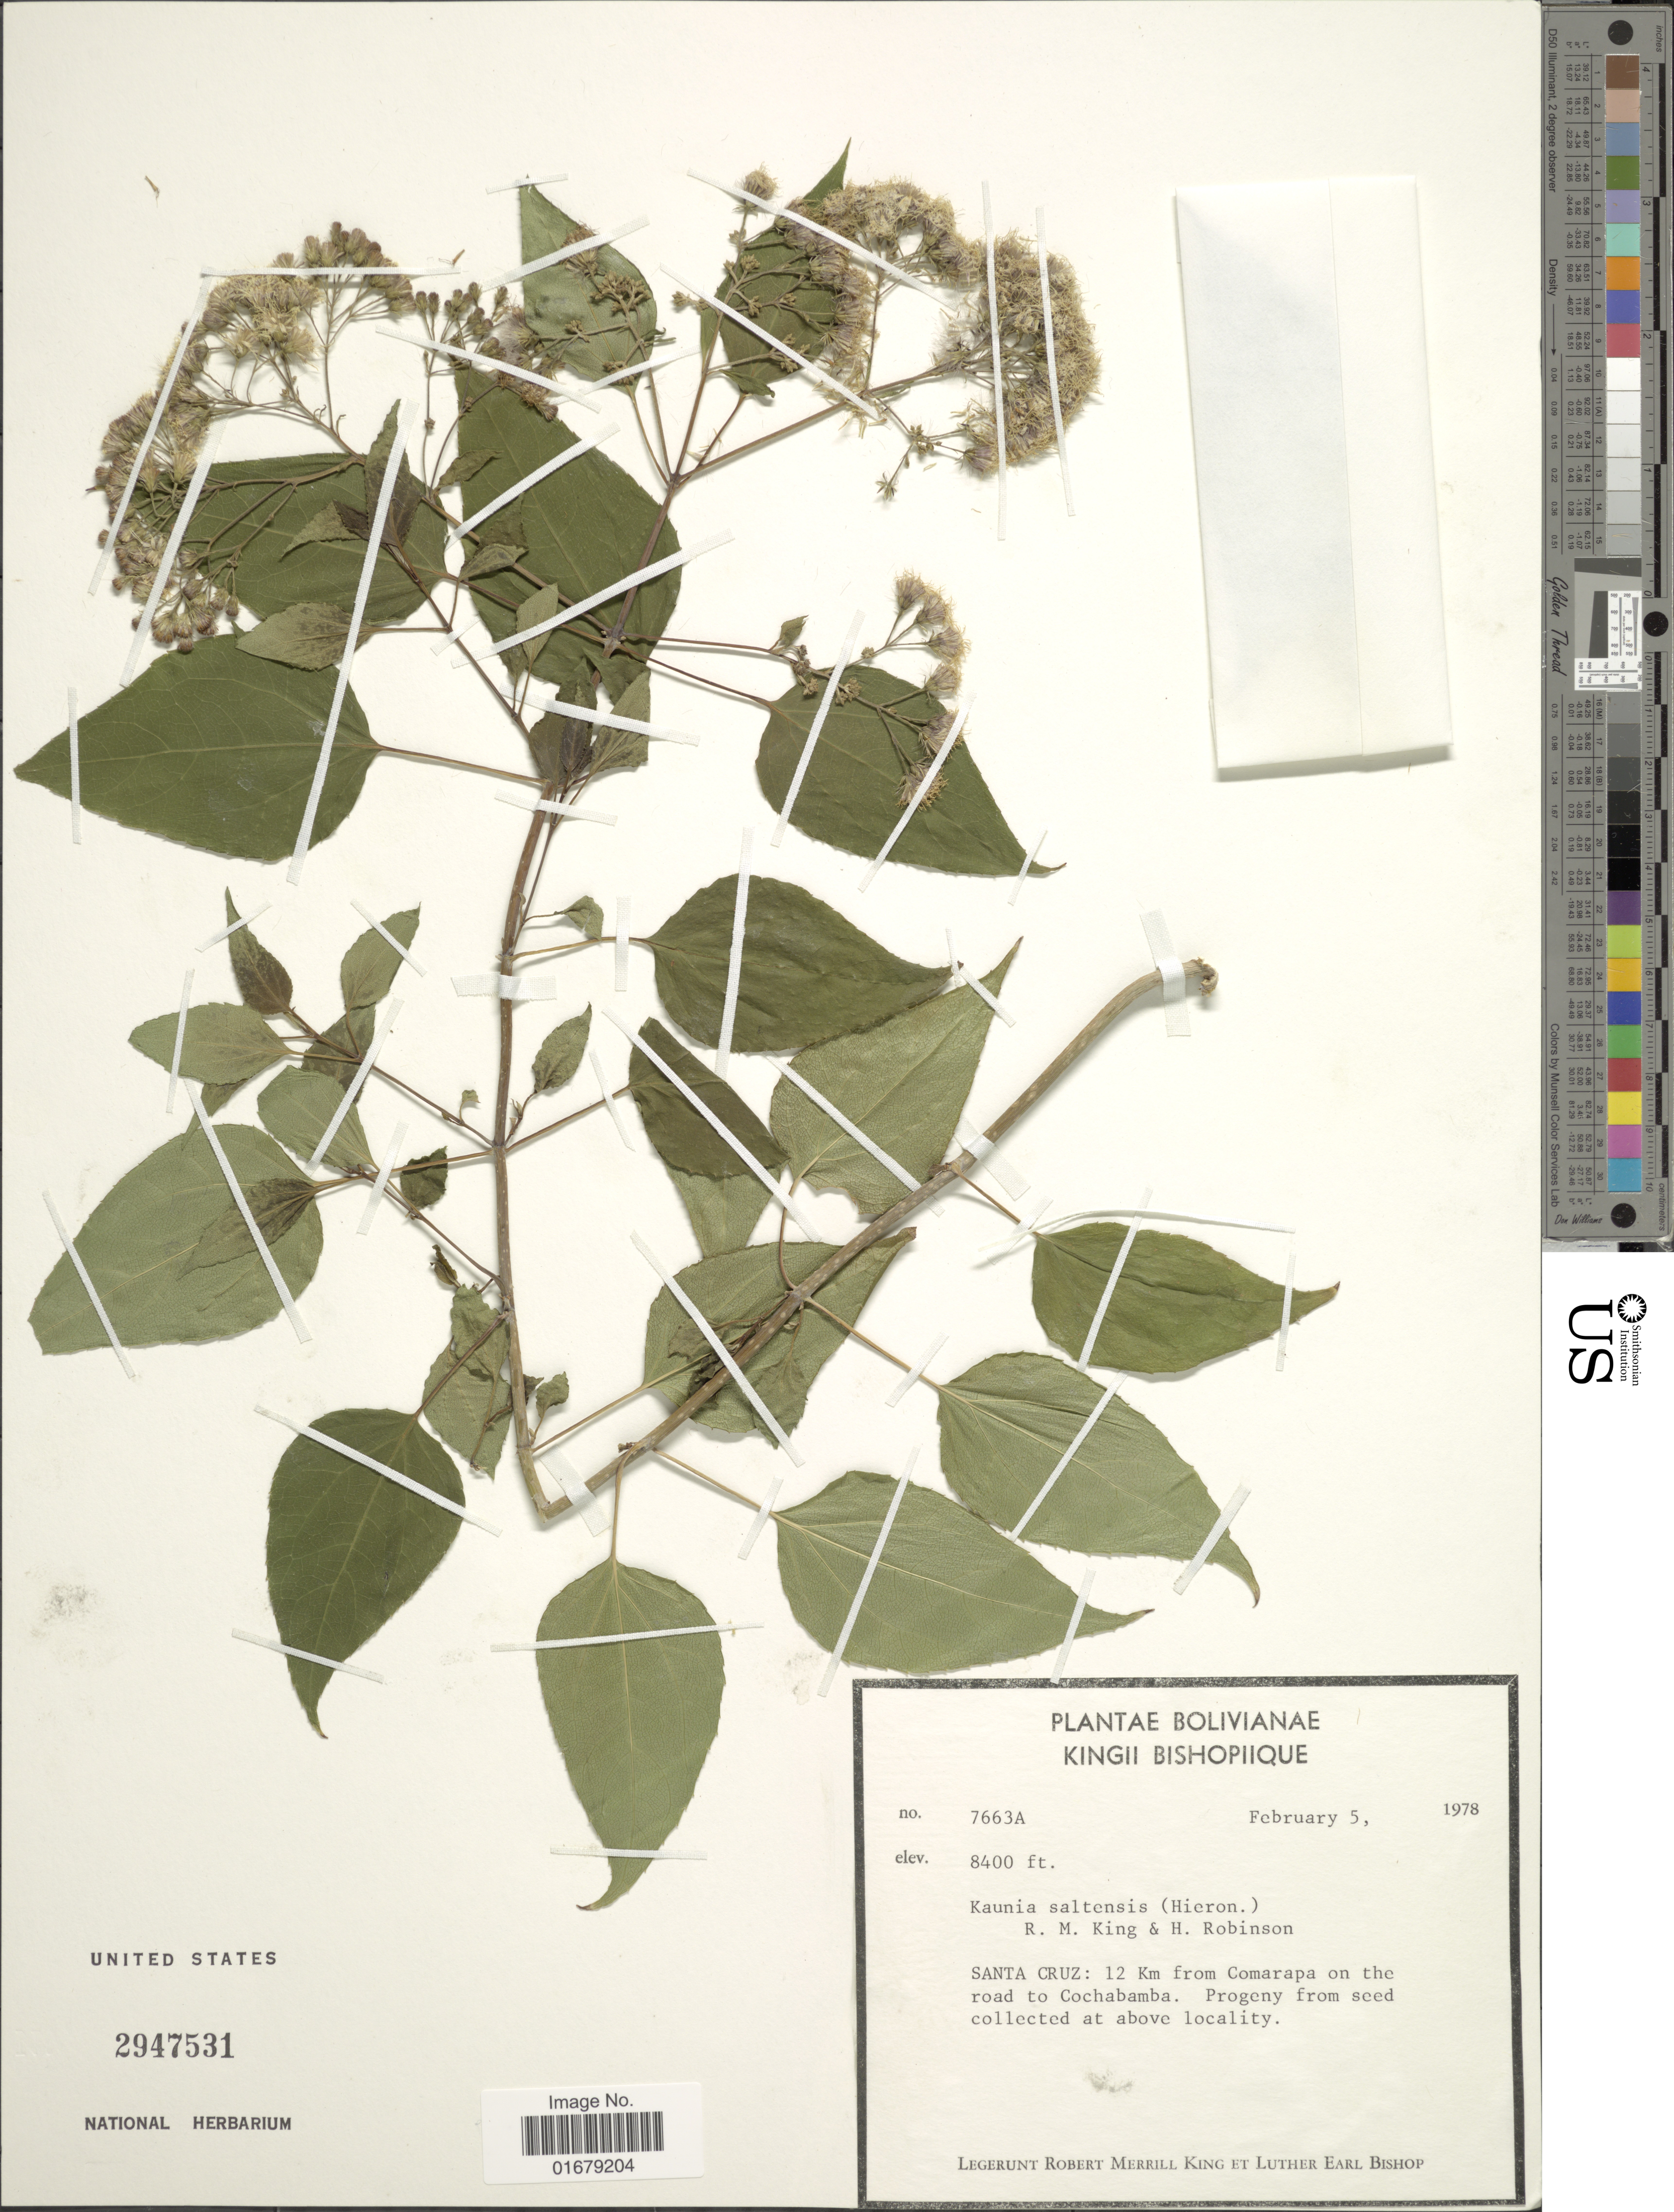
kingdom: Plantae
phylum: Tracheophyta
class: Magnoliopsida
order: Asterales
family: Asteraceae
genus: Kaunia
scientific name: Kaunia saltensis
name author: (Hieron.) R.M. King & H. Rob.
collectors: R. M. King & L. E. Bishop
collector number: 7663A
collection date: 1978-02-05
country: Bolivia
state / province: Santa Cruz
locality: Santa Cruz: 12 Km from Comarapa on the road to Cochabamba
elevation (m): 2560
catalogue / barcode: US 2947531